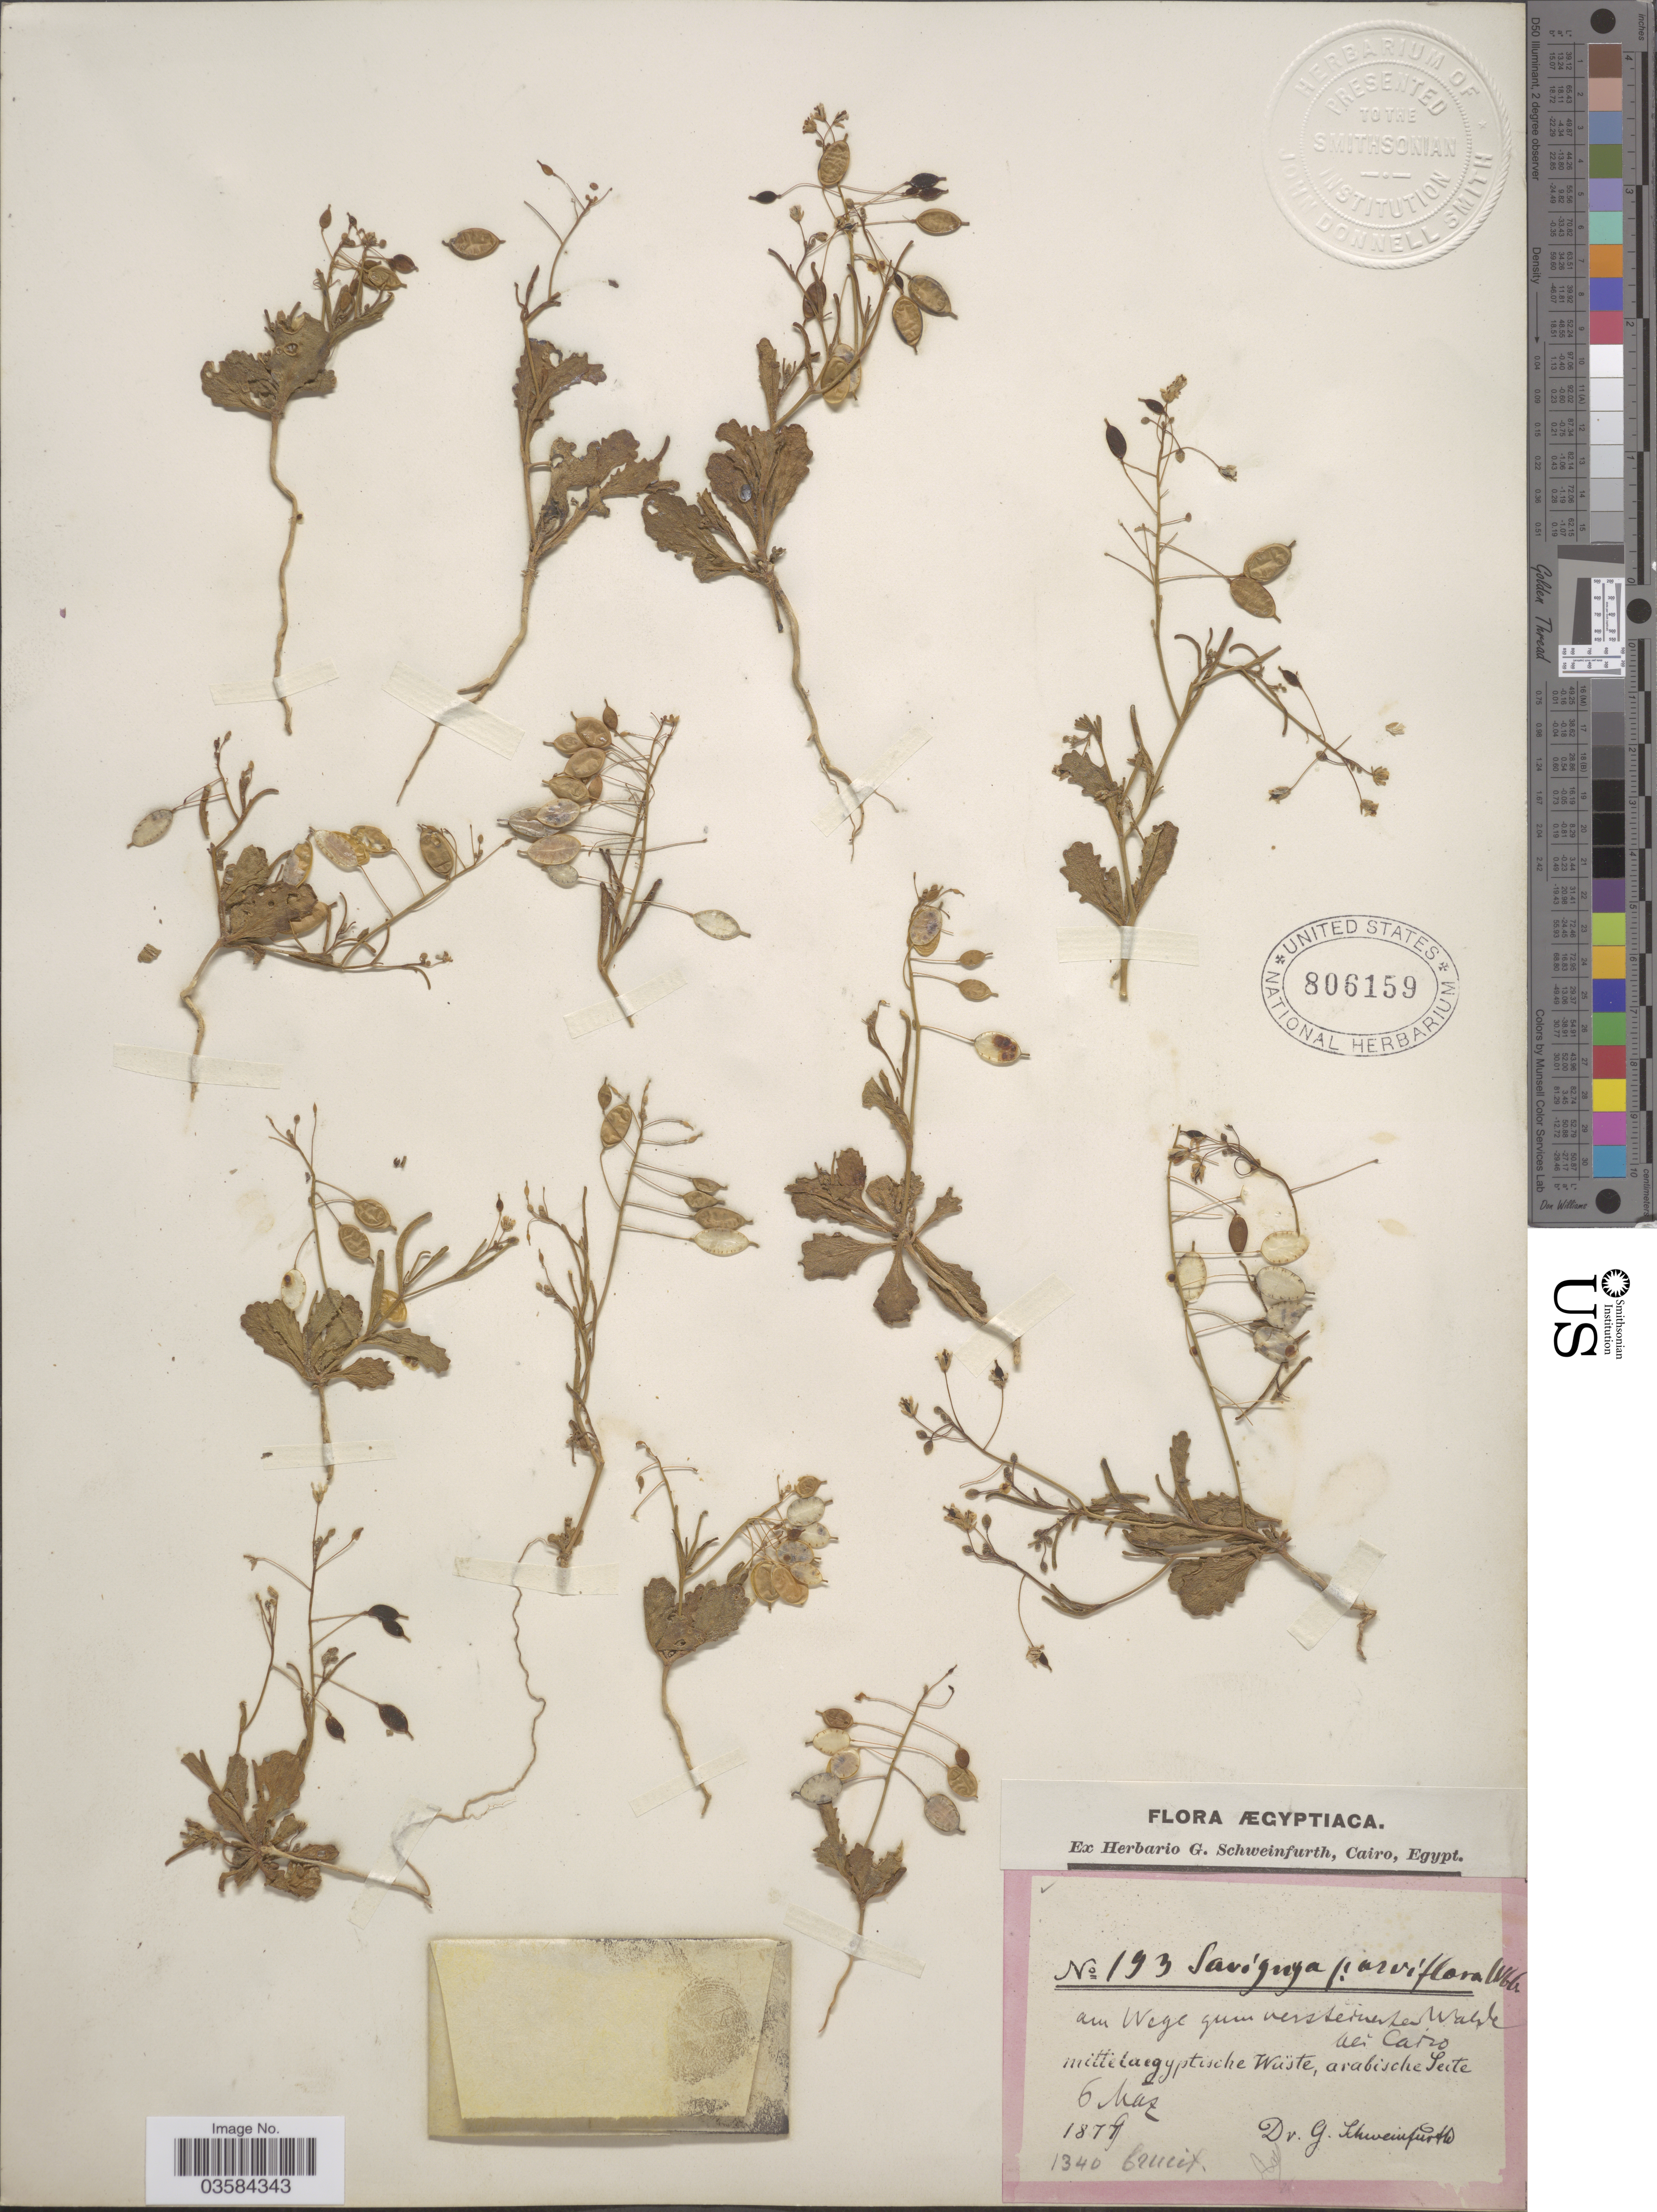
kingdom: Plantae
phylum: Tracheophyta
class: Magnoliopsida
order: Brassicales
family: Brassicaceae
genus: Savignya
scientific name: Savignya parviflora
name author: (Delile) Webb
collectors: G. A. Schweinfurth (herbarium)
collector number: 193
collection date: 1879-03-06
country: Egypt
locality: Am Wege [illegible text] bei Cairo mittelaegyptische Wüste, arabische Seite.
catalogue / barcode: US 806159